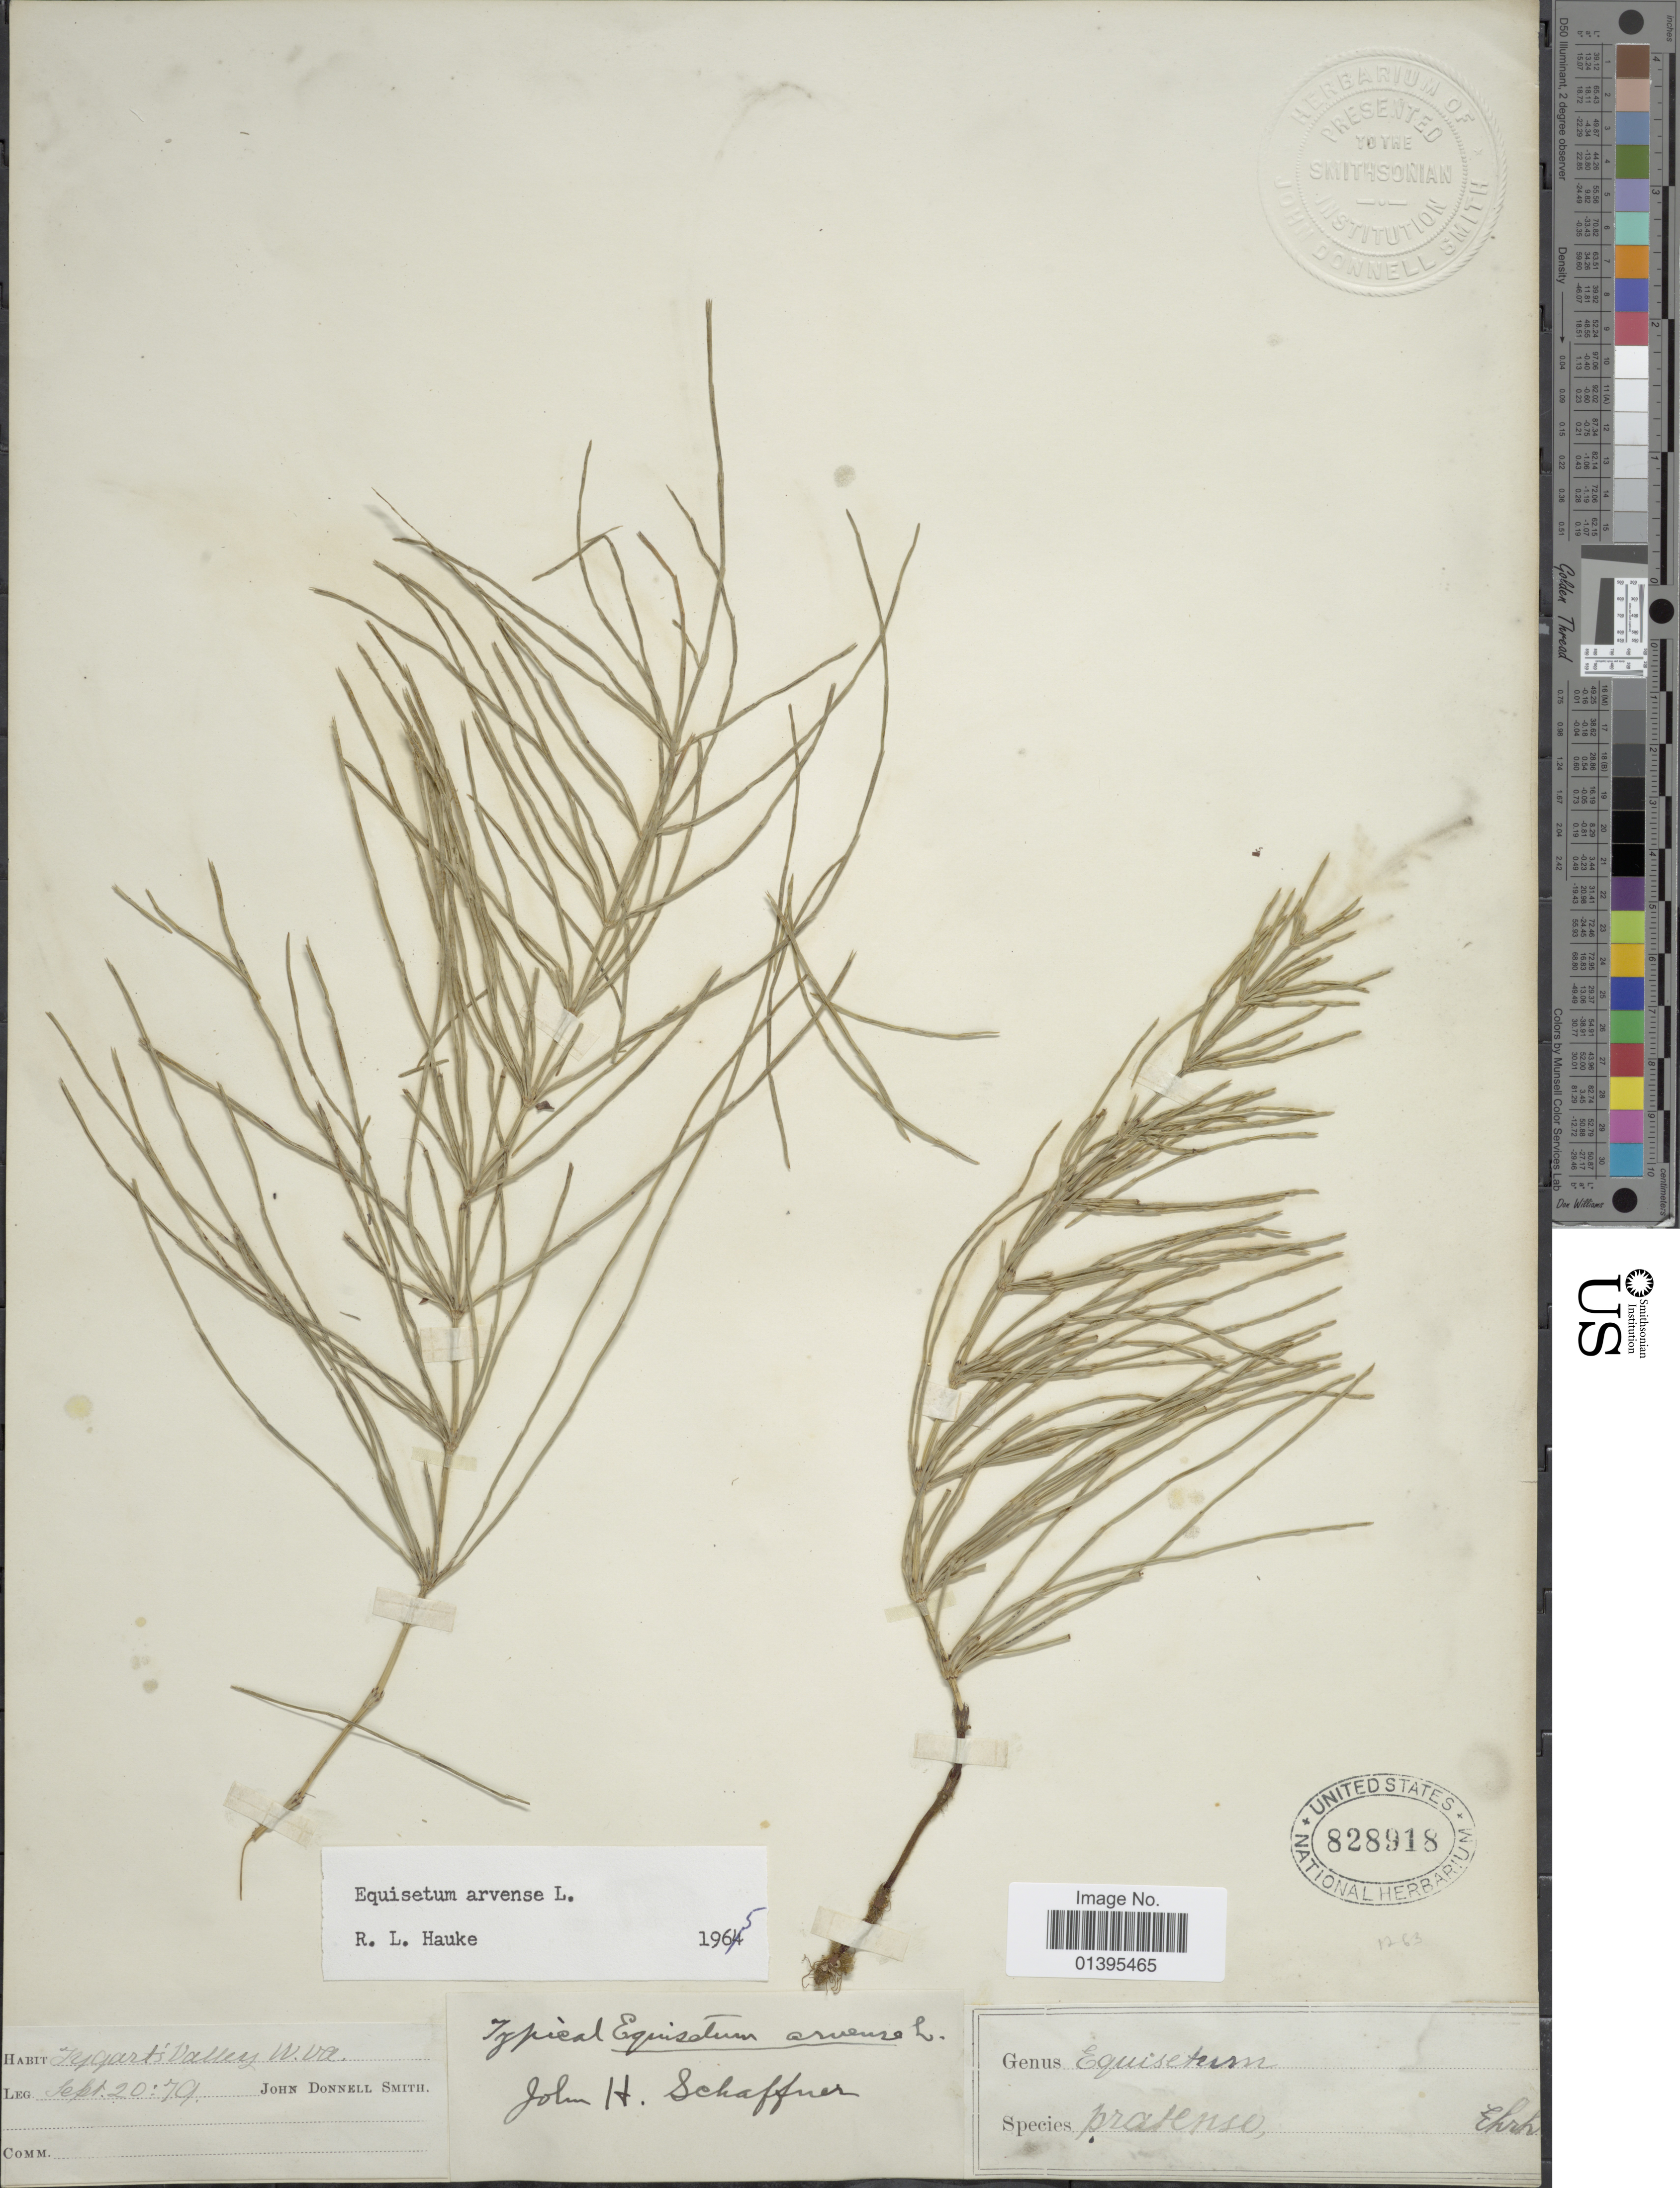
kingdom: Plantae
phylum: Tracheophyta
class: Polypodiopsida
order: Equisetales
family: Equisetaceae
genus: Equisetum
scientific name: Equisetum arvense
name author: L.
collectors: J. Donnell Smith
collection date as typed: Transcribed d/m/y: 20/9/79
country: United States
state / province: West Virginia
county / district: Randolph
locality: Tygart's Valley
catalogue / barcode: US 828918